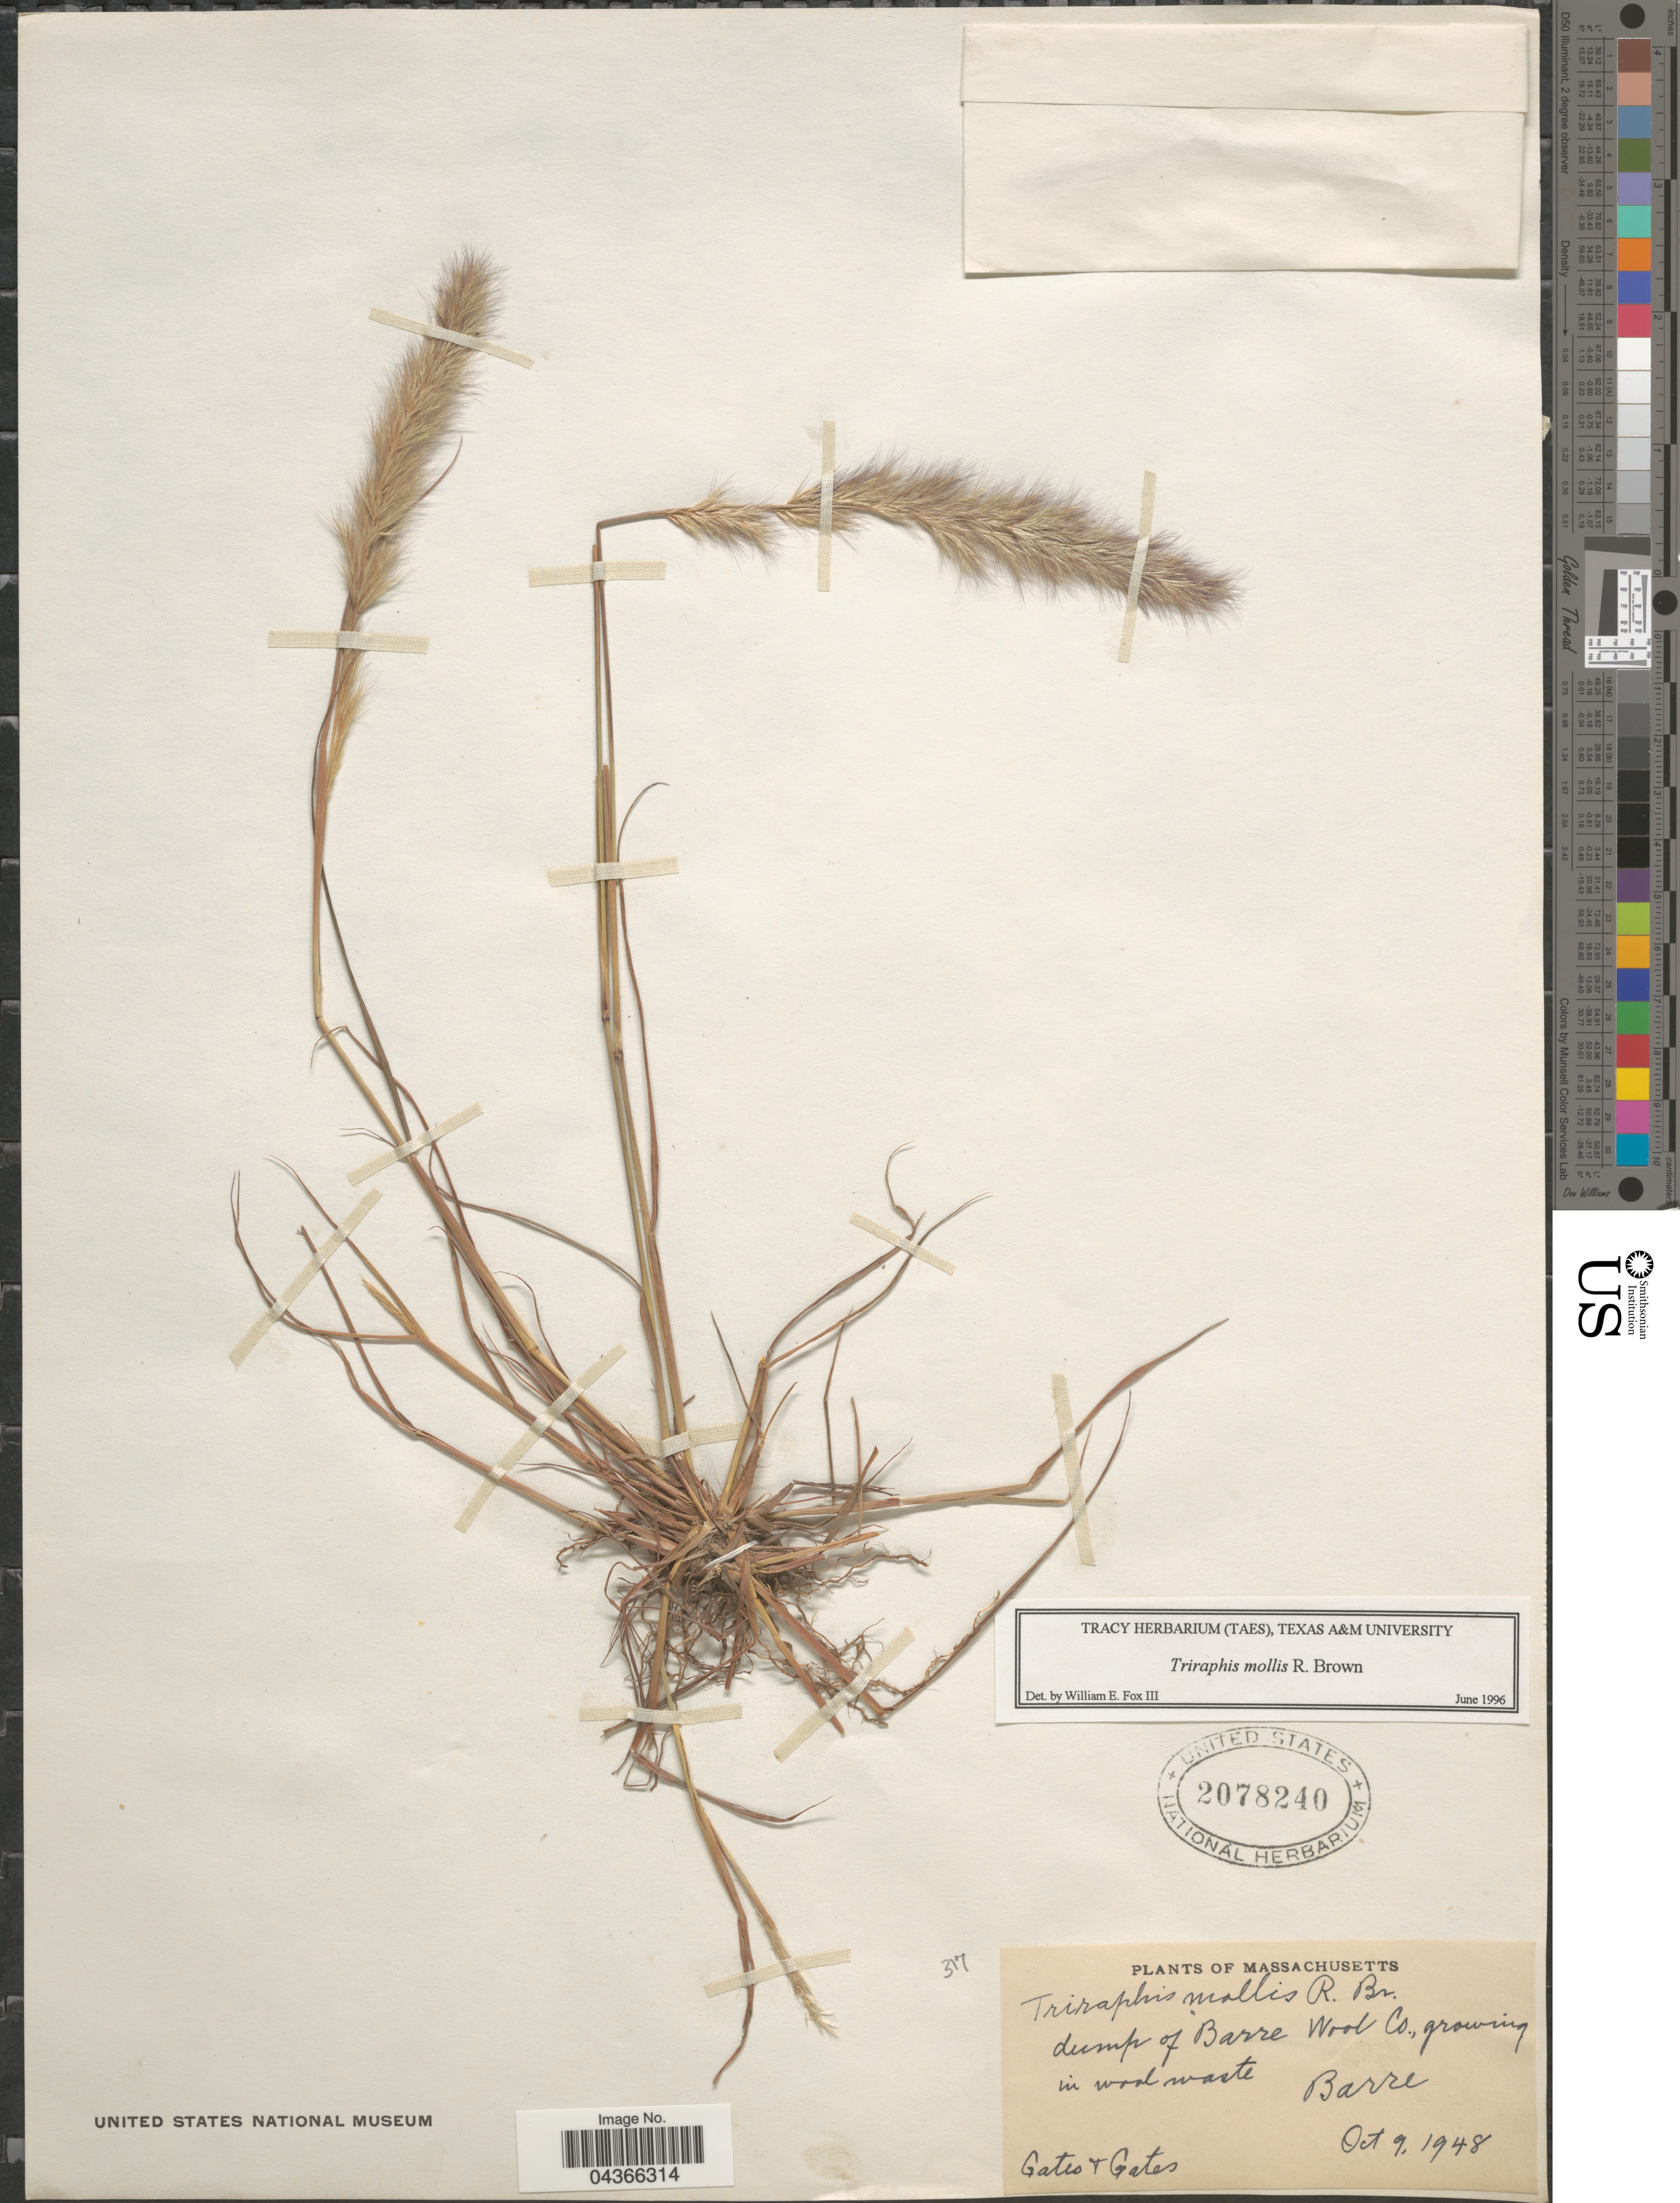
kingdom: Plantae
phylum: Tracheophyta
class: Liliopsida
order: Poales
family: Poaceae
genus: Triraphis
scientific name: Triraphis mollis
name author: R. Br.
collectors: -- Gates & -- Gates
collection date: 1948-10-09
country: United States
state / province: Massachusetts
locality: Dump of Barre Wool Co., growing in wood waste. Barre.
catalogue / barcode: US 2078240